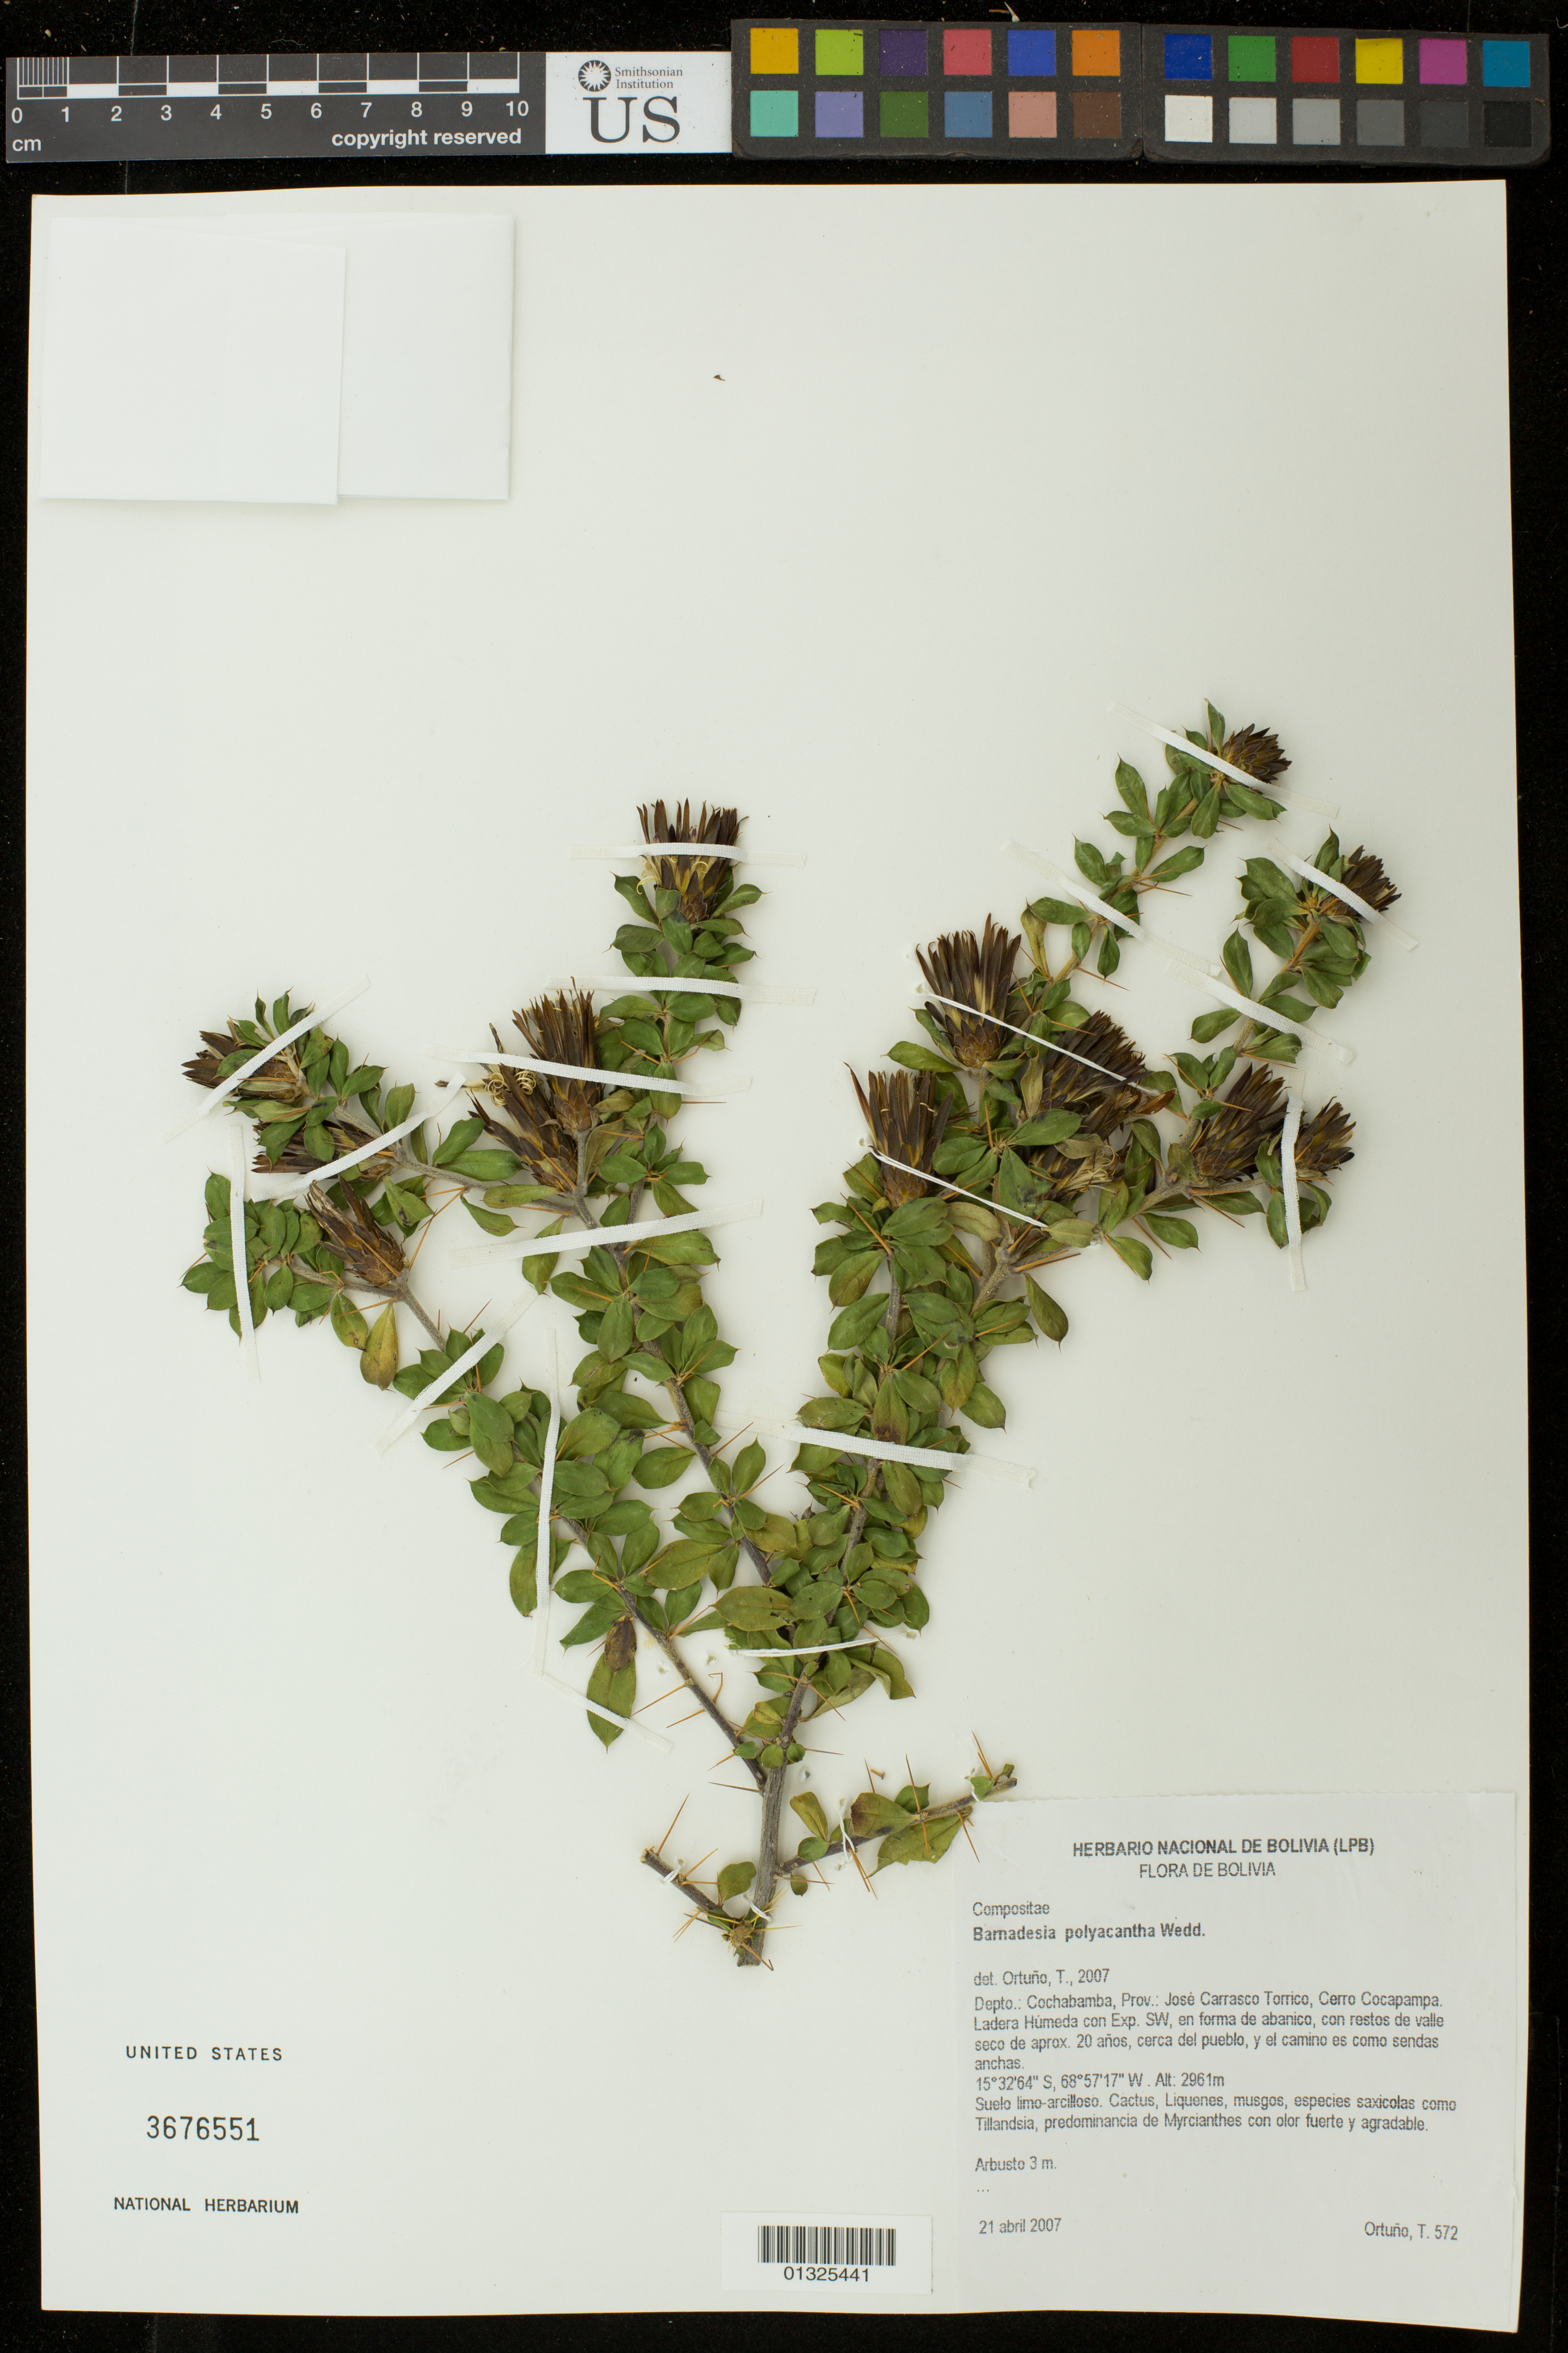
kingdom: Plantae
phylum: Tracheophyta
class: Magnoliopsida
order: Asterales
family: Asteraceae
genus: Barnadesia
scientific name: Barnadesia polyacantha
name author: Wedd.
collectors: T. Ortuno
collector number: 572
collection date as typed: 21 April 2007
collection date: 2007-04-21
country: Bolivia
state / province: Cochabamba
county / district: Jose Carrasco Torrico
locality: Cerro Cocapampa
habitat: Ladera humeda con Exp. SW, en forma de abanico, con restos de ville seco de approx. 20 anos, cerca del pueblo. y el camino es como sendas anchas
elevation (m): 2961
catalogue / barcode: US 3676551